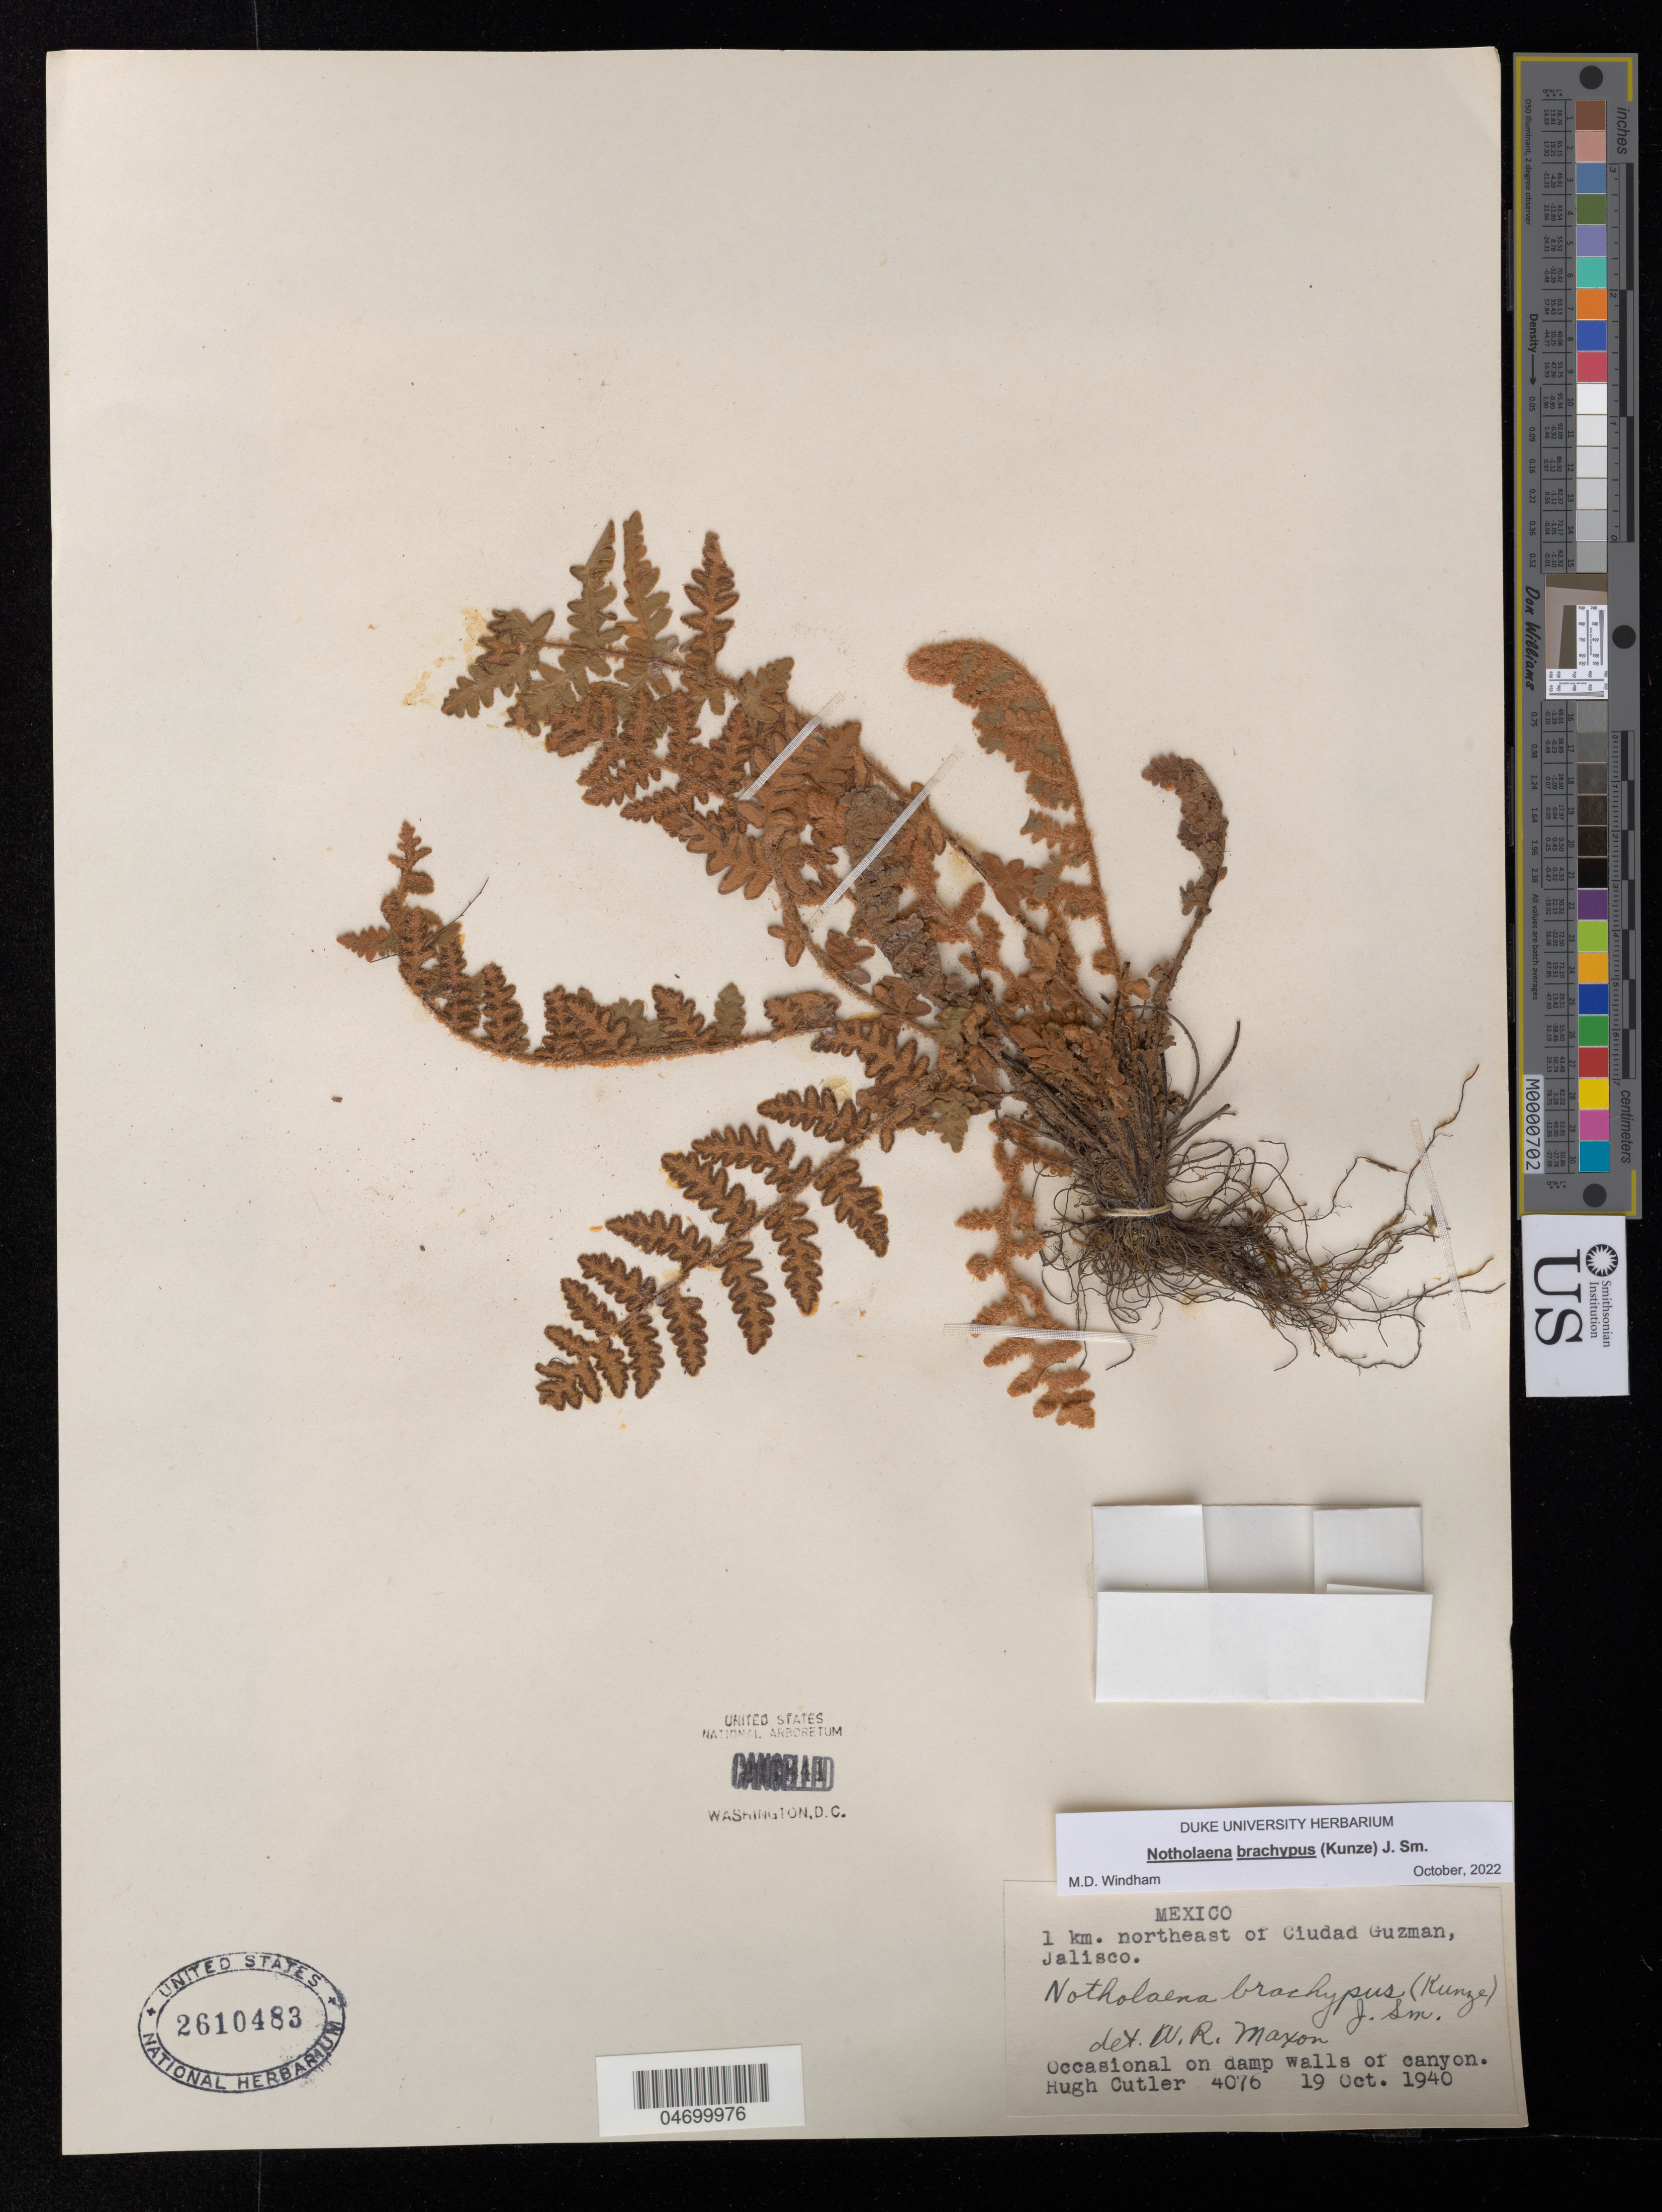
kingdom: Plantae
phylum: Tracheophyta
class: Polypodiopsida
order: Polypodiales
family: Pteridaceae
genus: Notholaena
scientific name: Notholaena brachypus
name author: (Kunze) J. Sm.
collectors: H. Cutler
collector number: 4076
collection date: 1940-10-19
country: Mexico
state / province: Jalisco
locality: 1 km. northeast of Ciudad Guzman.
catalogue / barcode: US 2610483